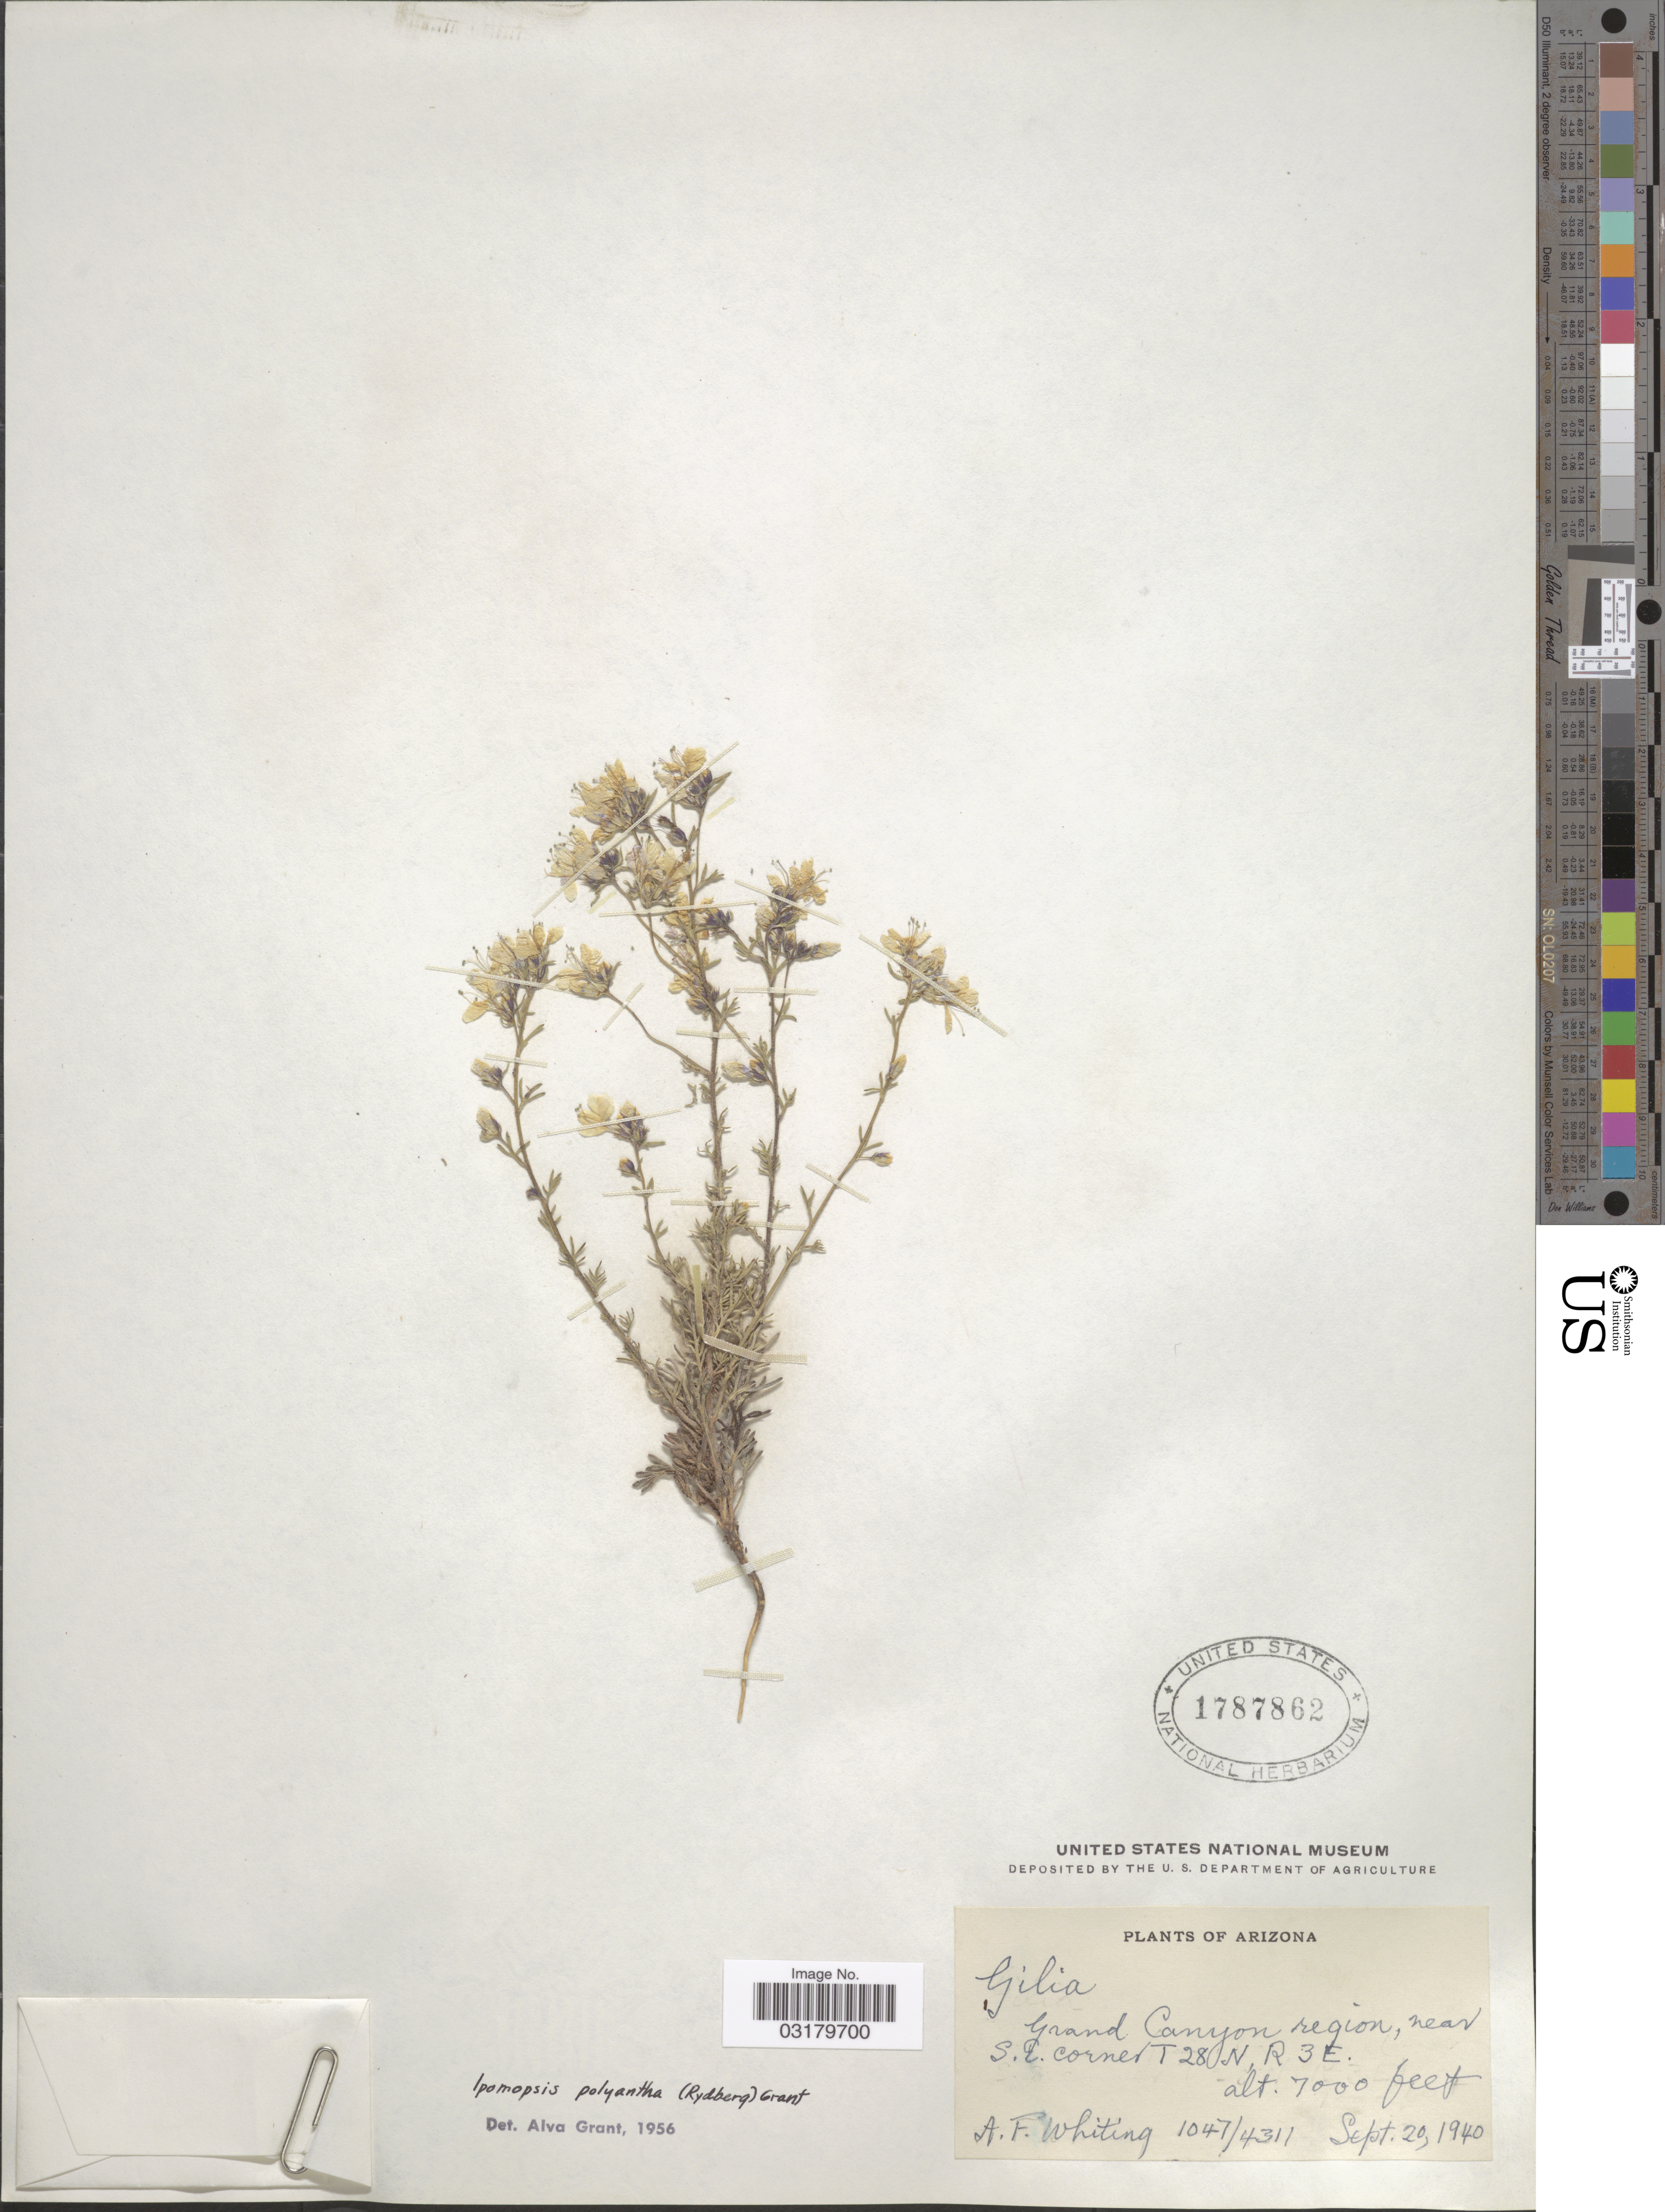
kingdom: Plantae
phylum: Tracheophyta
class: Magnoliopsida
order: Ericales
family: Polemoniaceae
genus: Ipomopsis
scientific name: Ipomopsis polyantha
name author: (Rydb.) V.E. Grant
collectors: A. F. Whiting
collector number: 1047/4311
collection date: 1940-09-20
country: United States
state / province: Arizona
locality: Grand Canyon region, near S.E. corner T28N, R3E.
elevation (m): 2134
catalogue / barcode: US 1787862